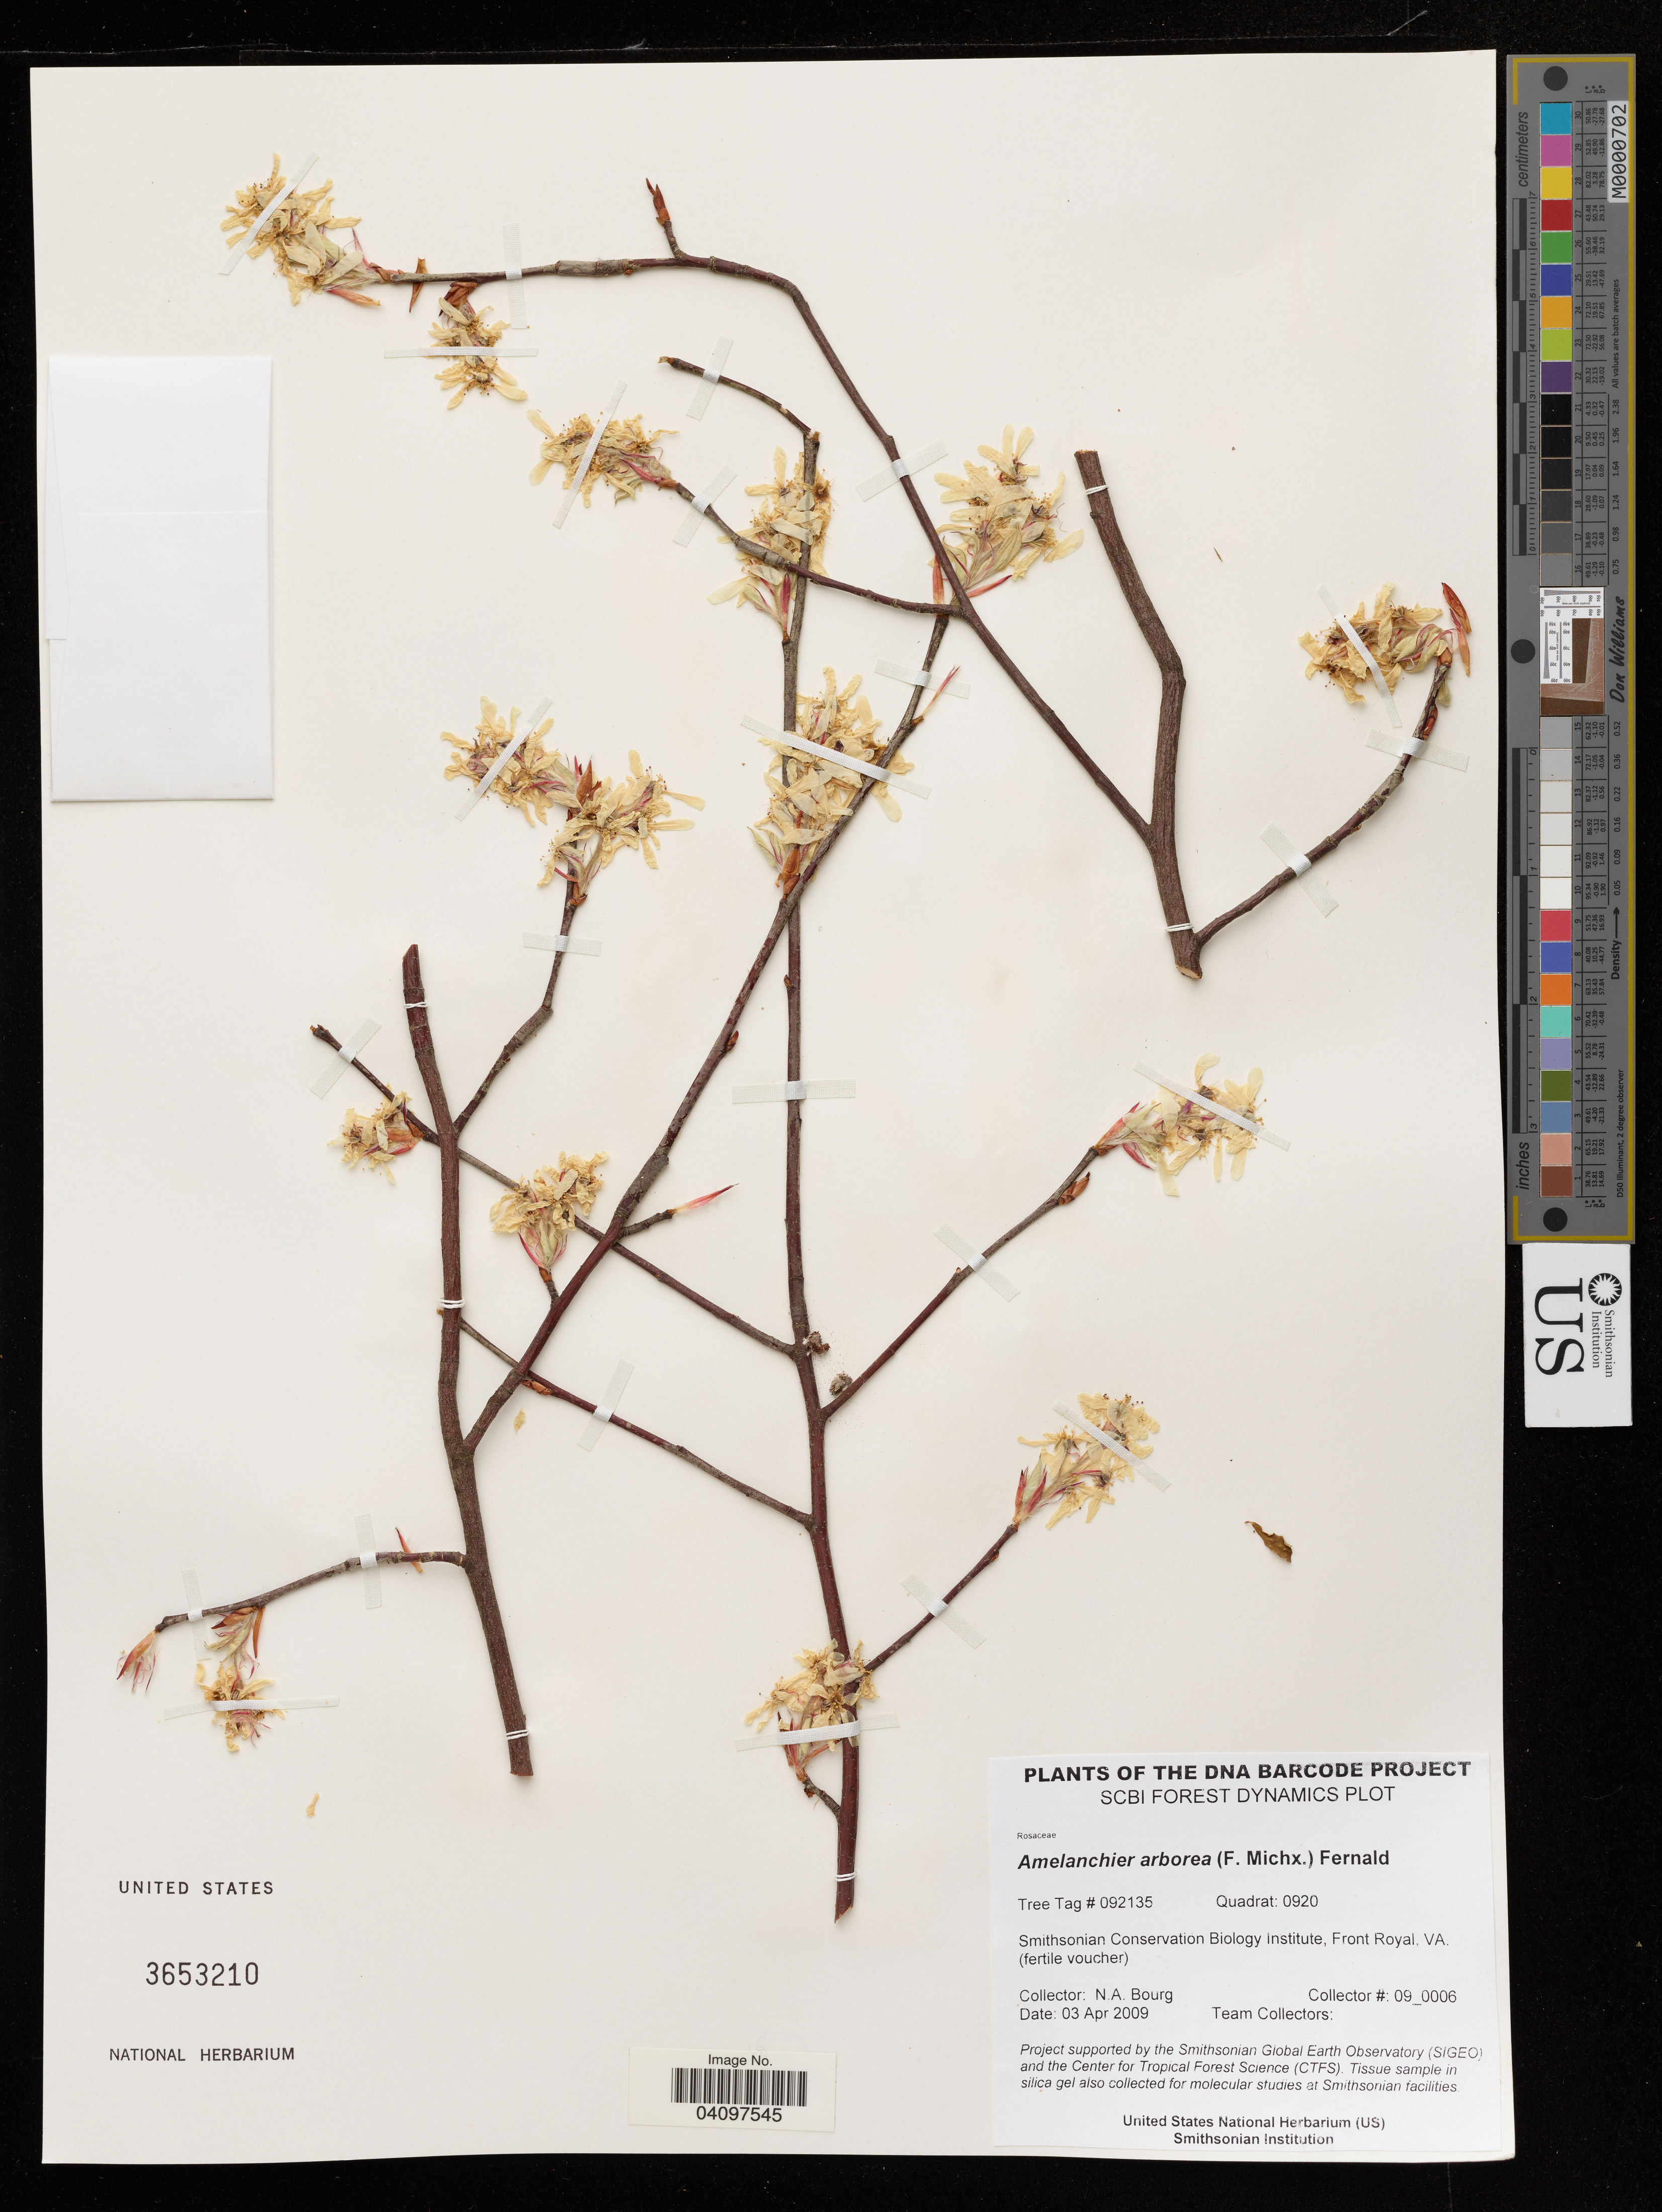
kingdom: Plantae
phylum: Tracheophyta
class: Magnoliopsida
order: Rosales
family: Rosaceae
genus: Amelanchier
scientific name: Amelanchier arborea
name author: (F. Michx.) Fernald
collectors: N. A. Bourg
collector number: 09_0006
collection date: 2009-04-03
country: United States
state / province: Virginia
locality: Smithsonian Conservation Biology Institute, Front Royal.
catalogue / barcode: US 3653210